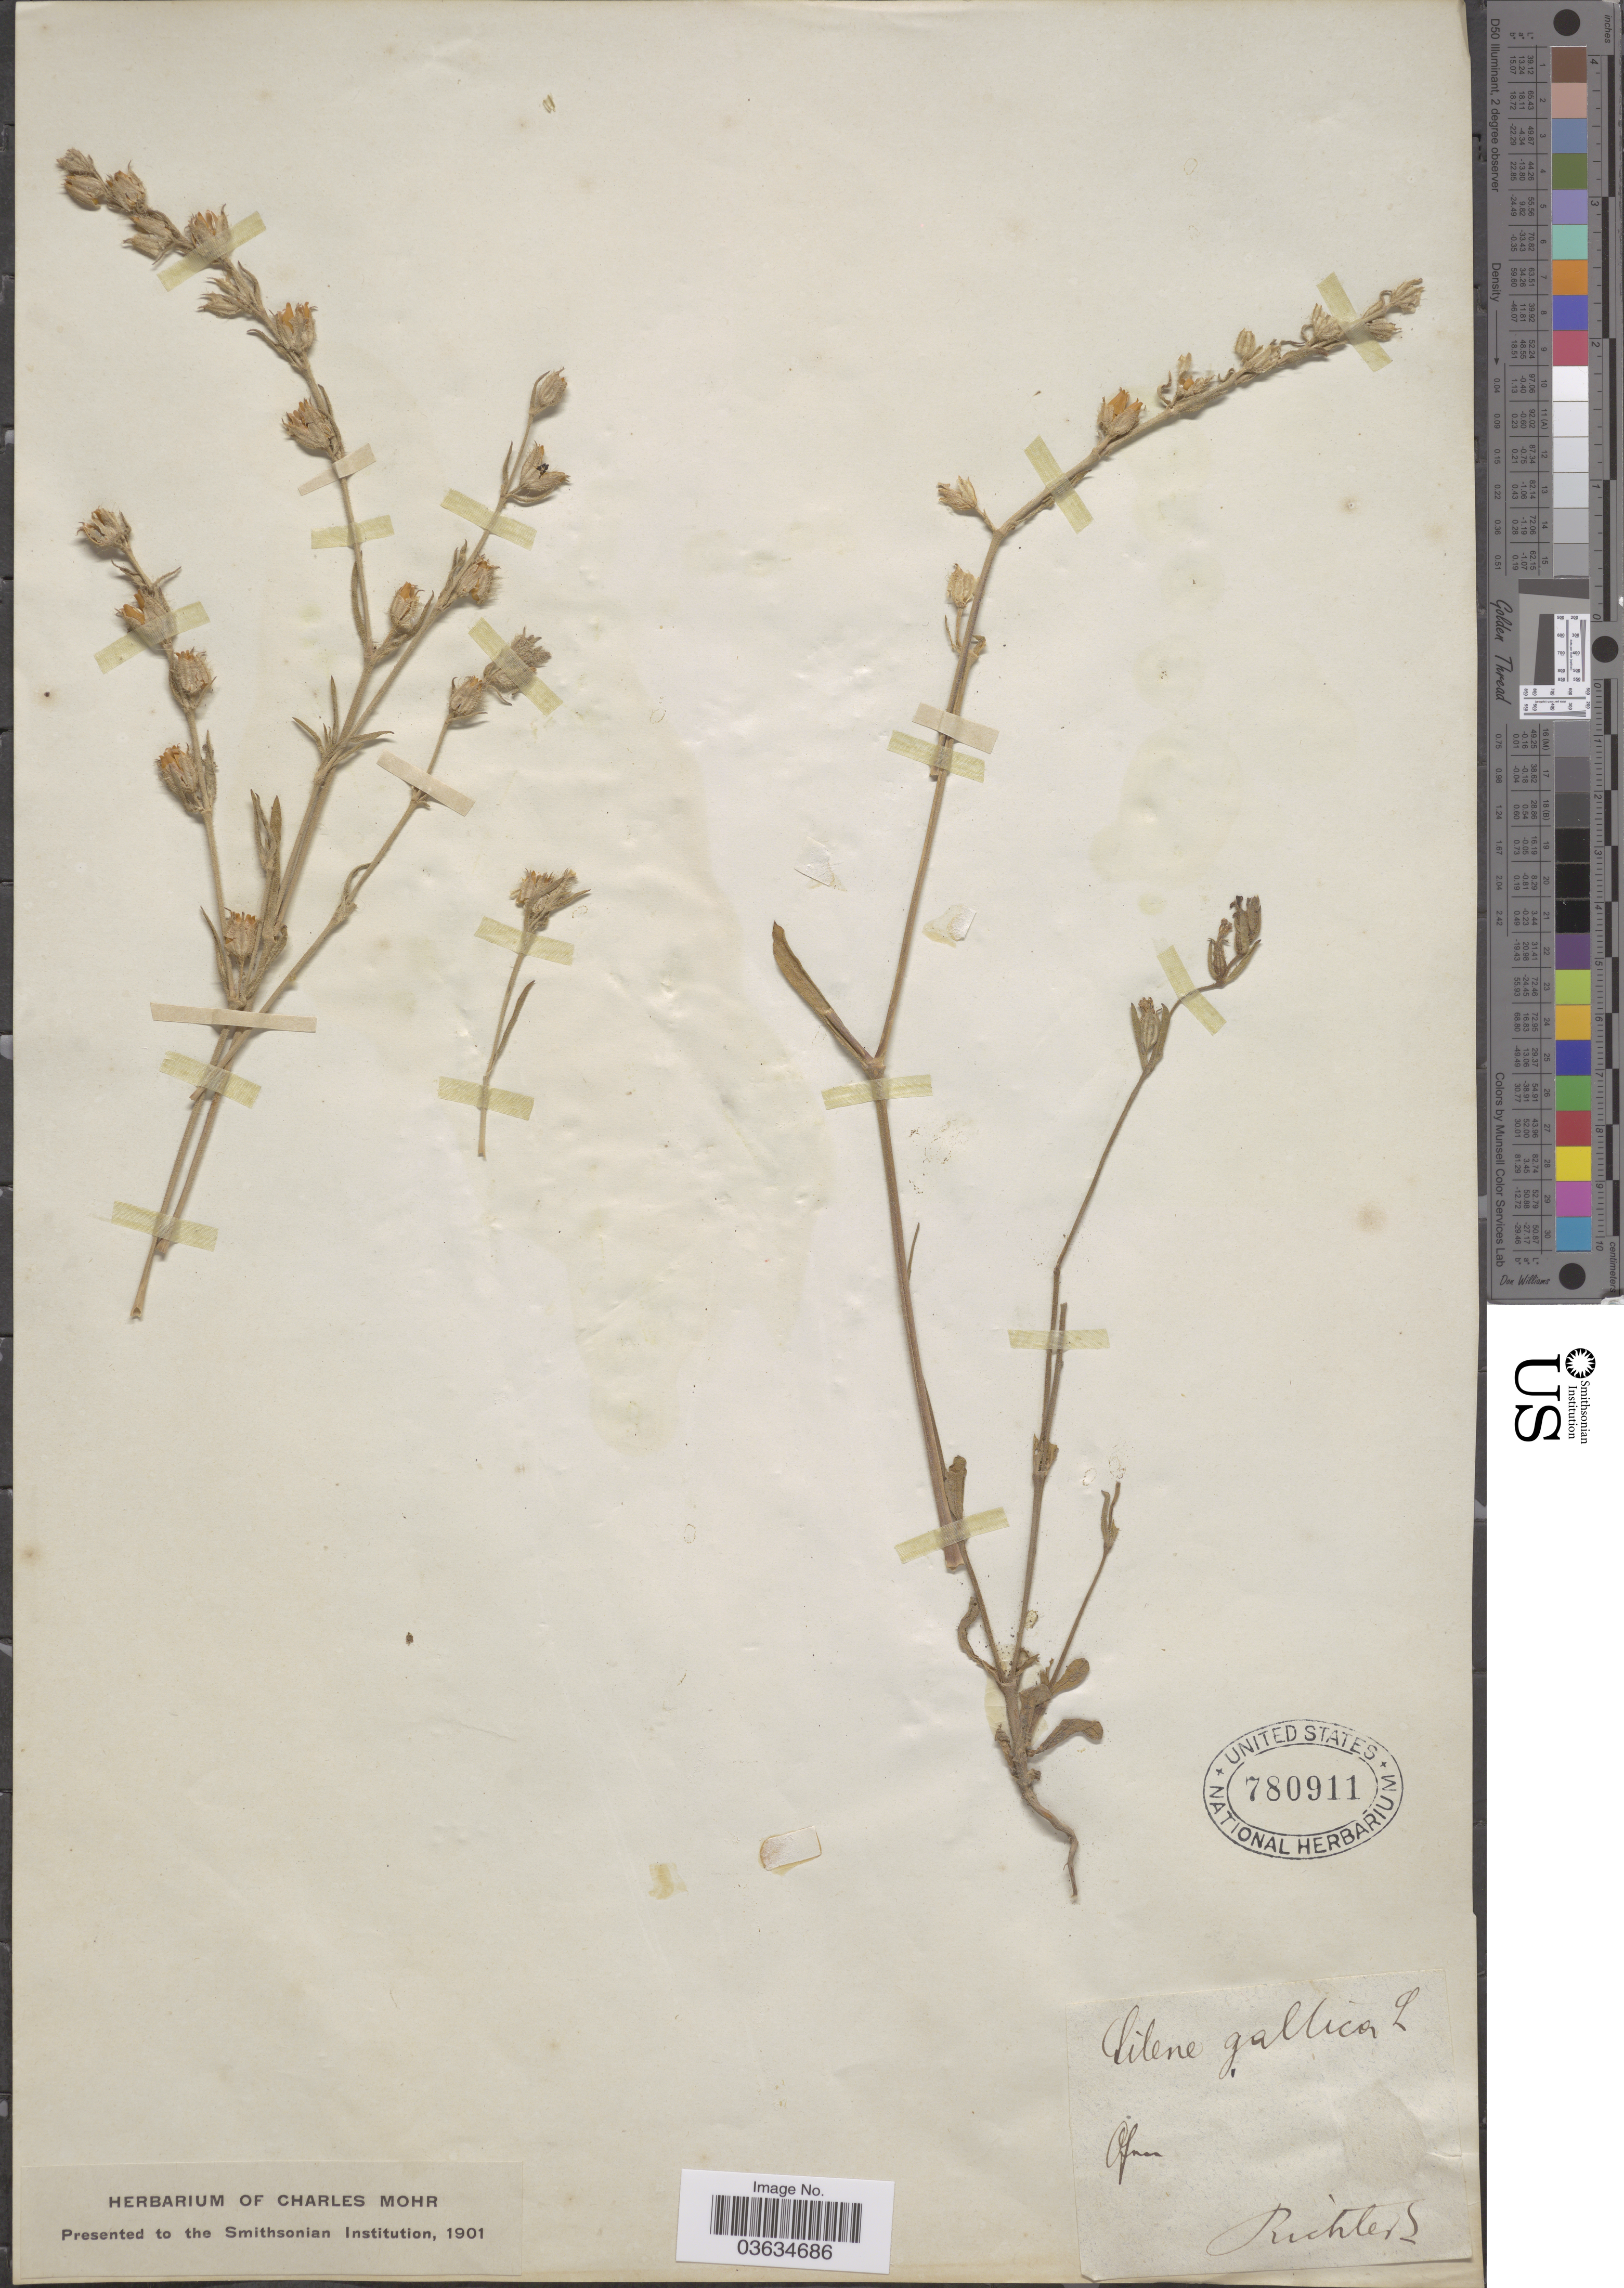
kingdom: Plantae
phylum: Tracheophyta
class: Magnoliopsida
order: Caryophyllales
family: Caryophyllaceae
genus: Silene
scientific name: Silene gallica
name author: L.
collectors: -- Richter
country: Hungary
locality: Ofen.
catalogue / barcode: US 780911